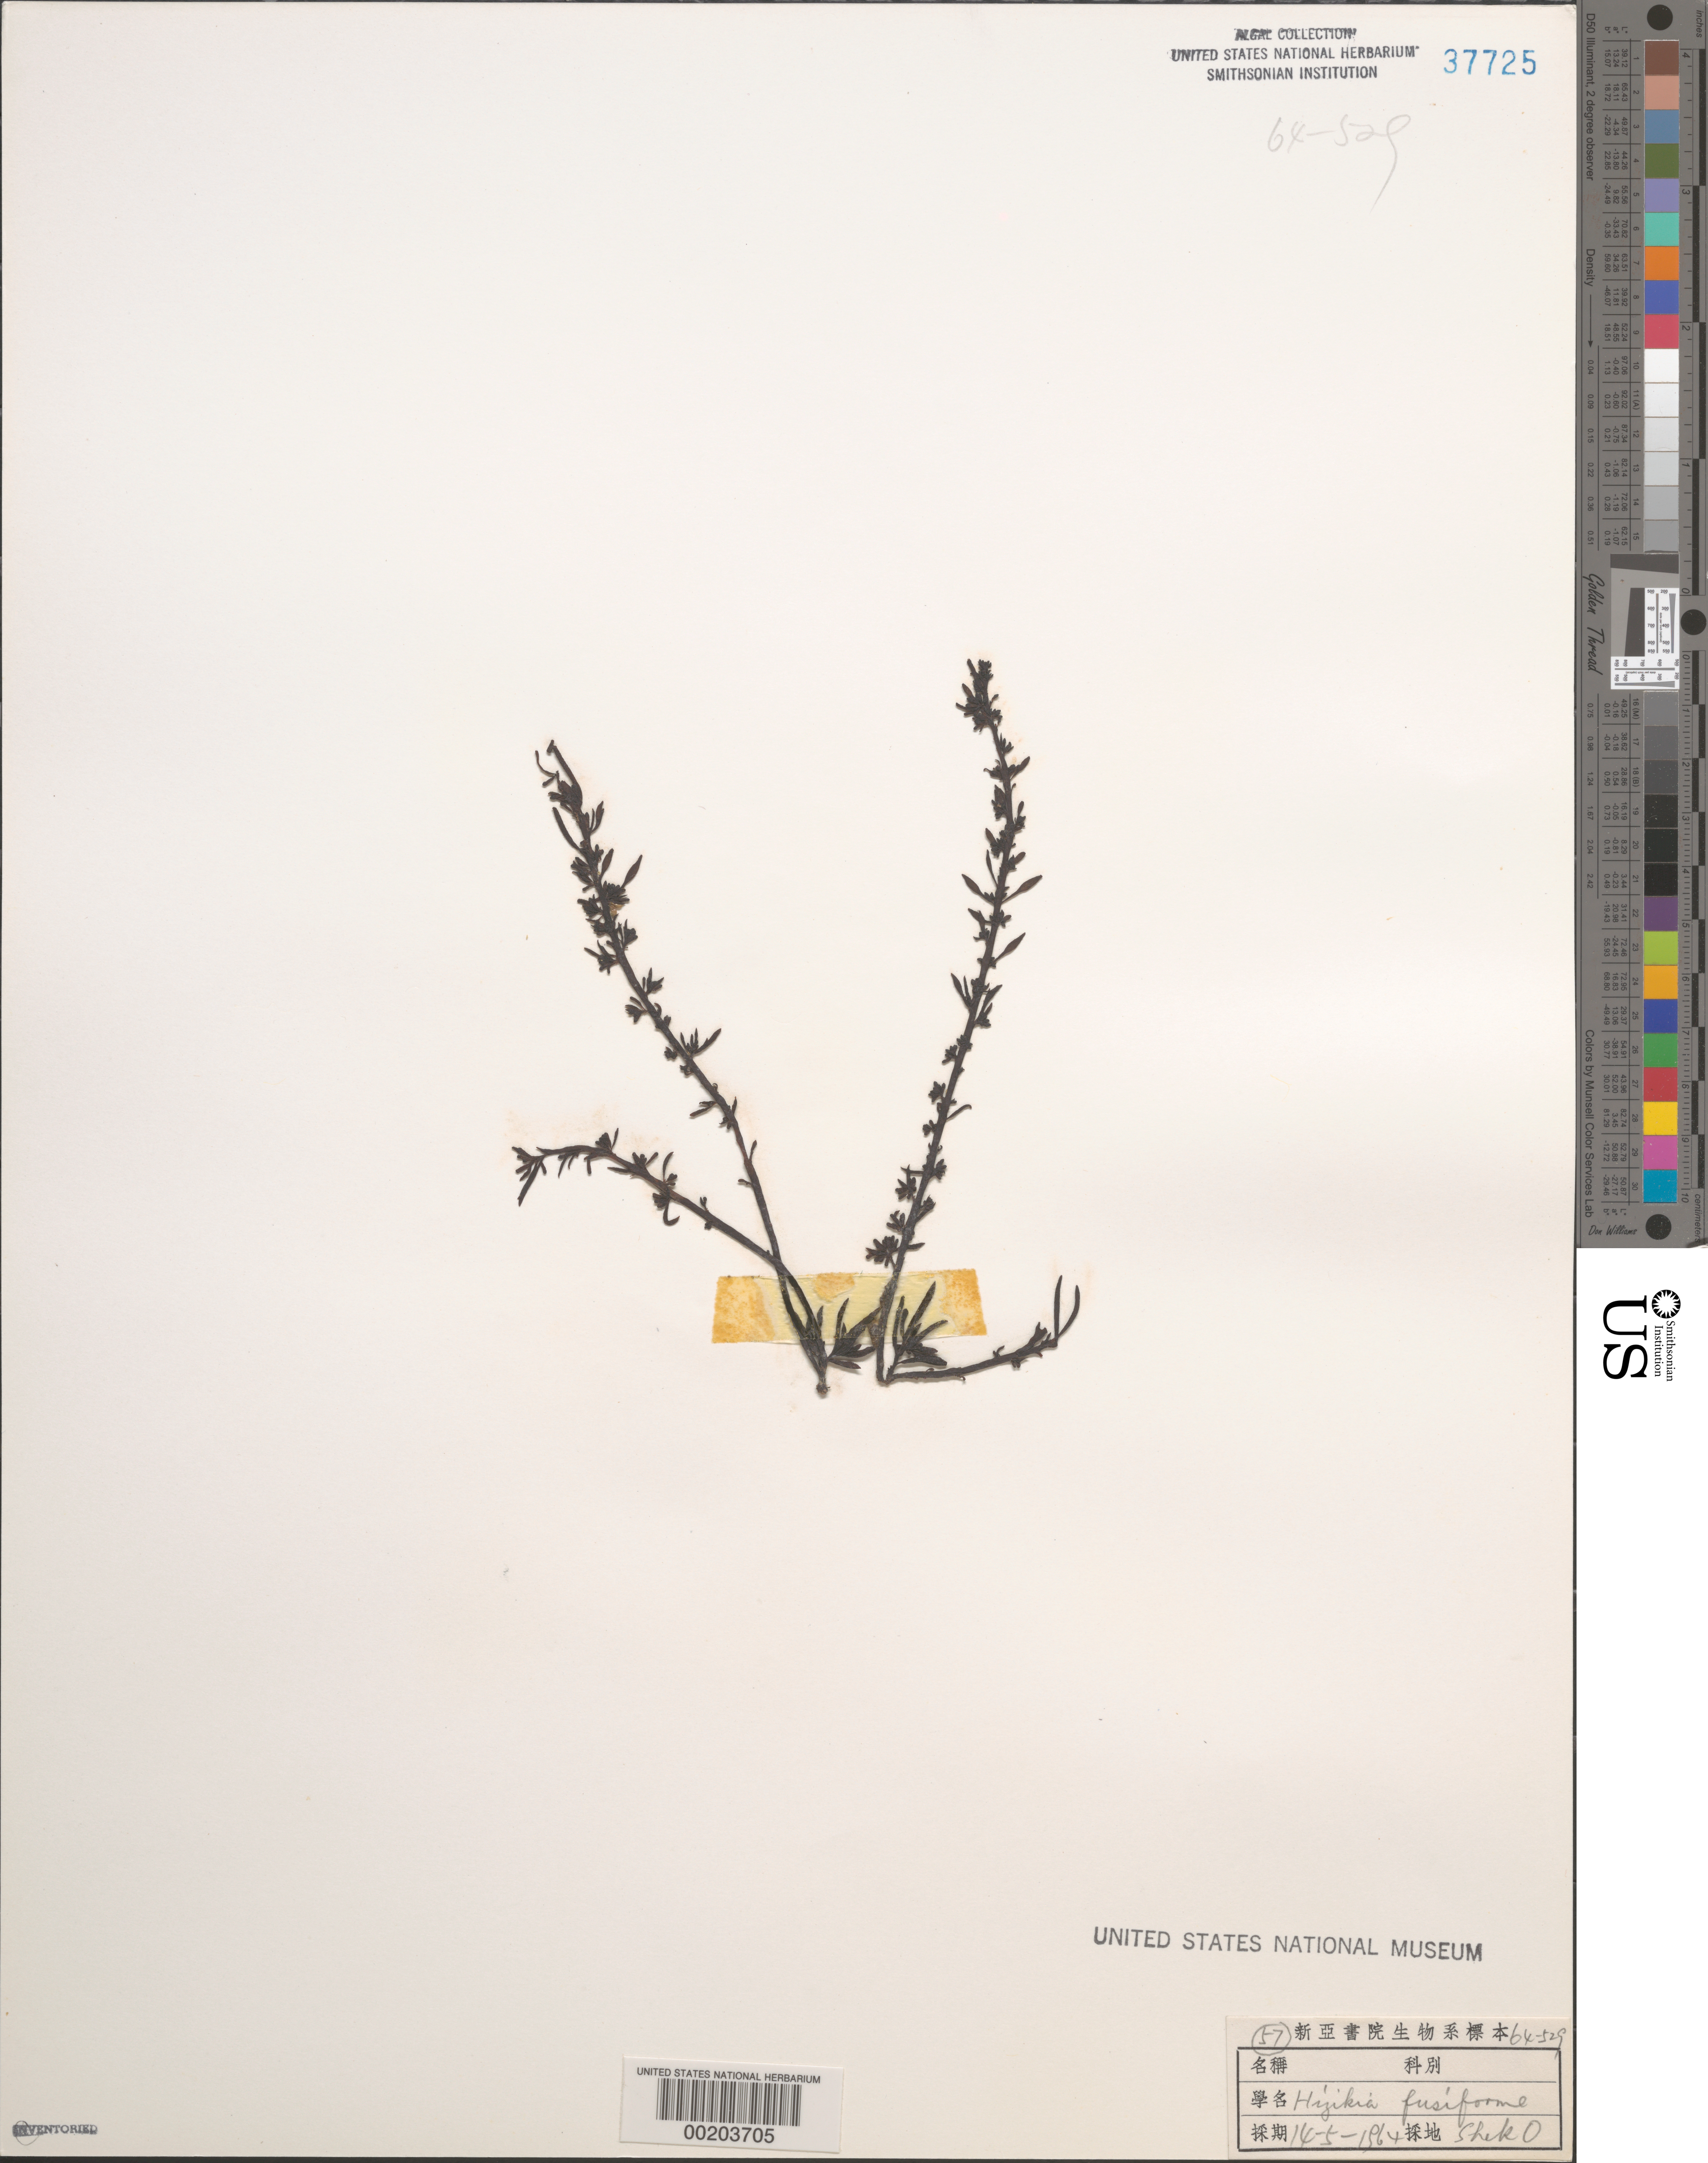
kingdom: Chromista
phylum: Ochrophyta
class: Phaeophyceae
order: Fucales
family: Sargassaceae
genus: Sargassum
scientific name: Sargassum fusiforme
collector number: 64-529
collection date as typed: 14 May 1964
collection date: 1964-05-14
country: China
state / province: Hong Kong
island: Hong Kong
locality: Shek O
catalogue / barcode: US 37725